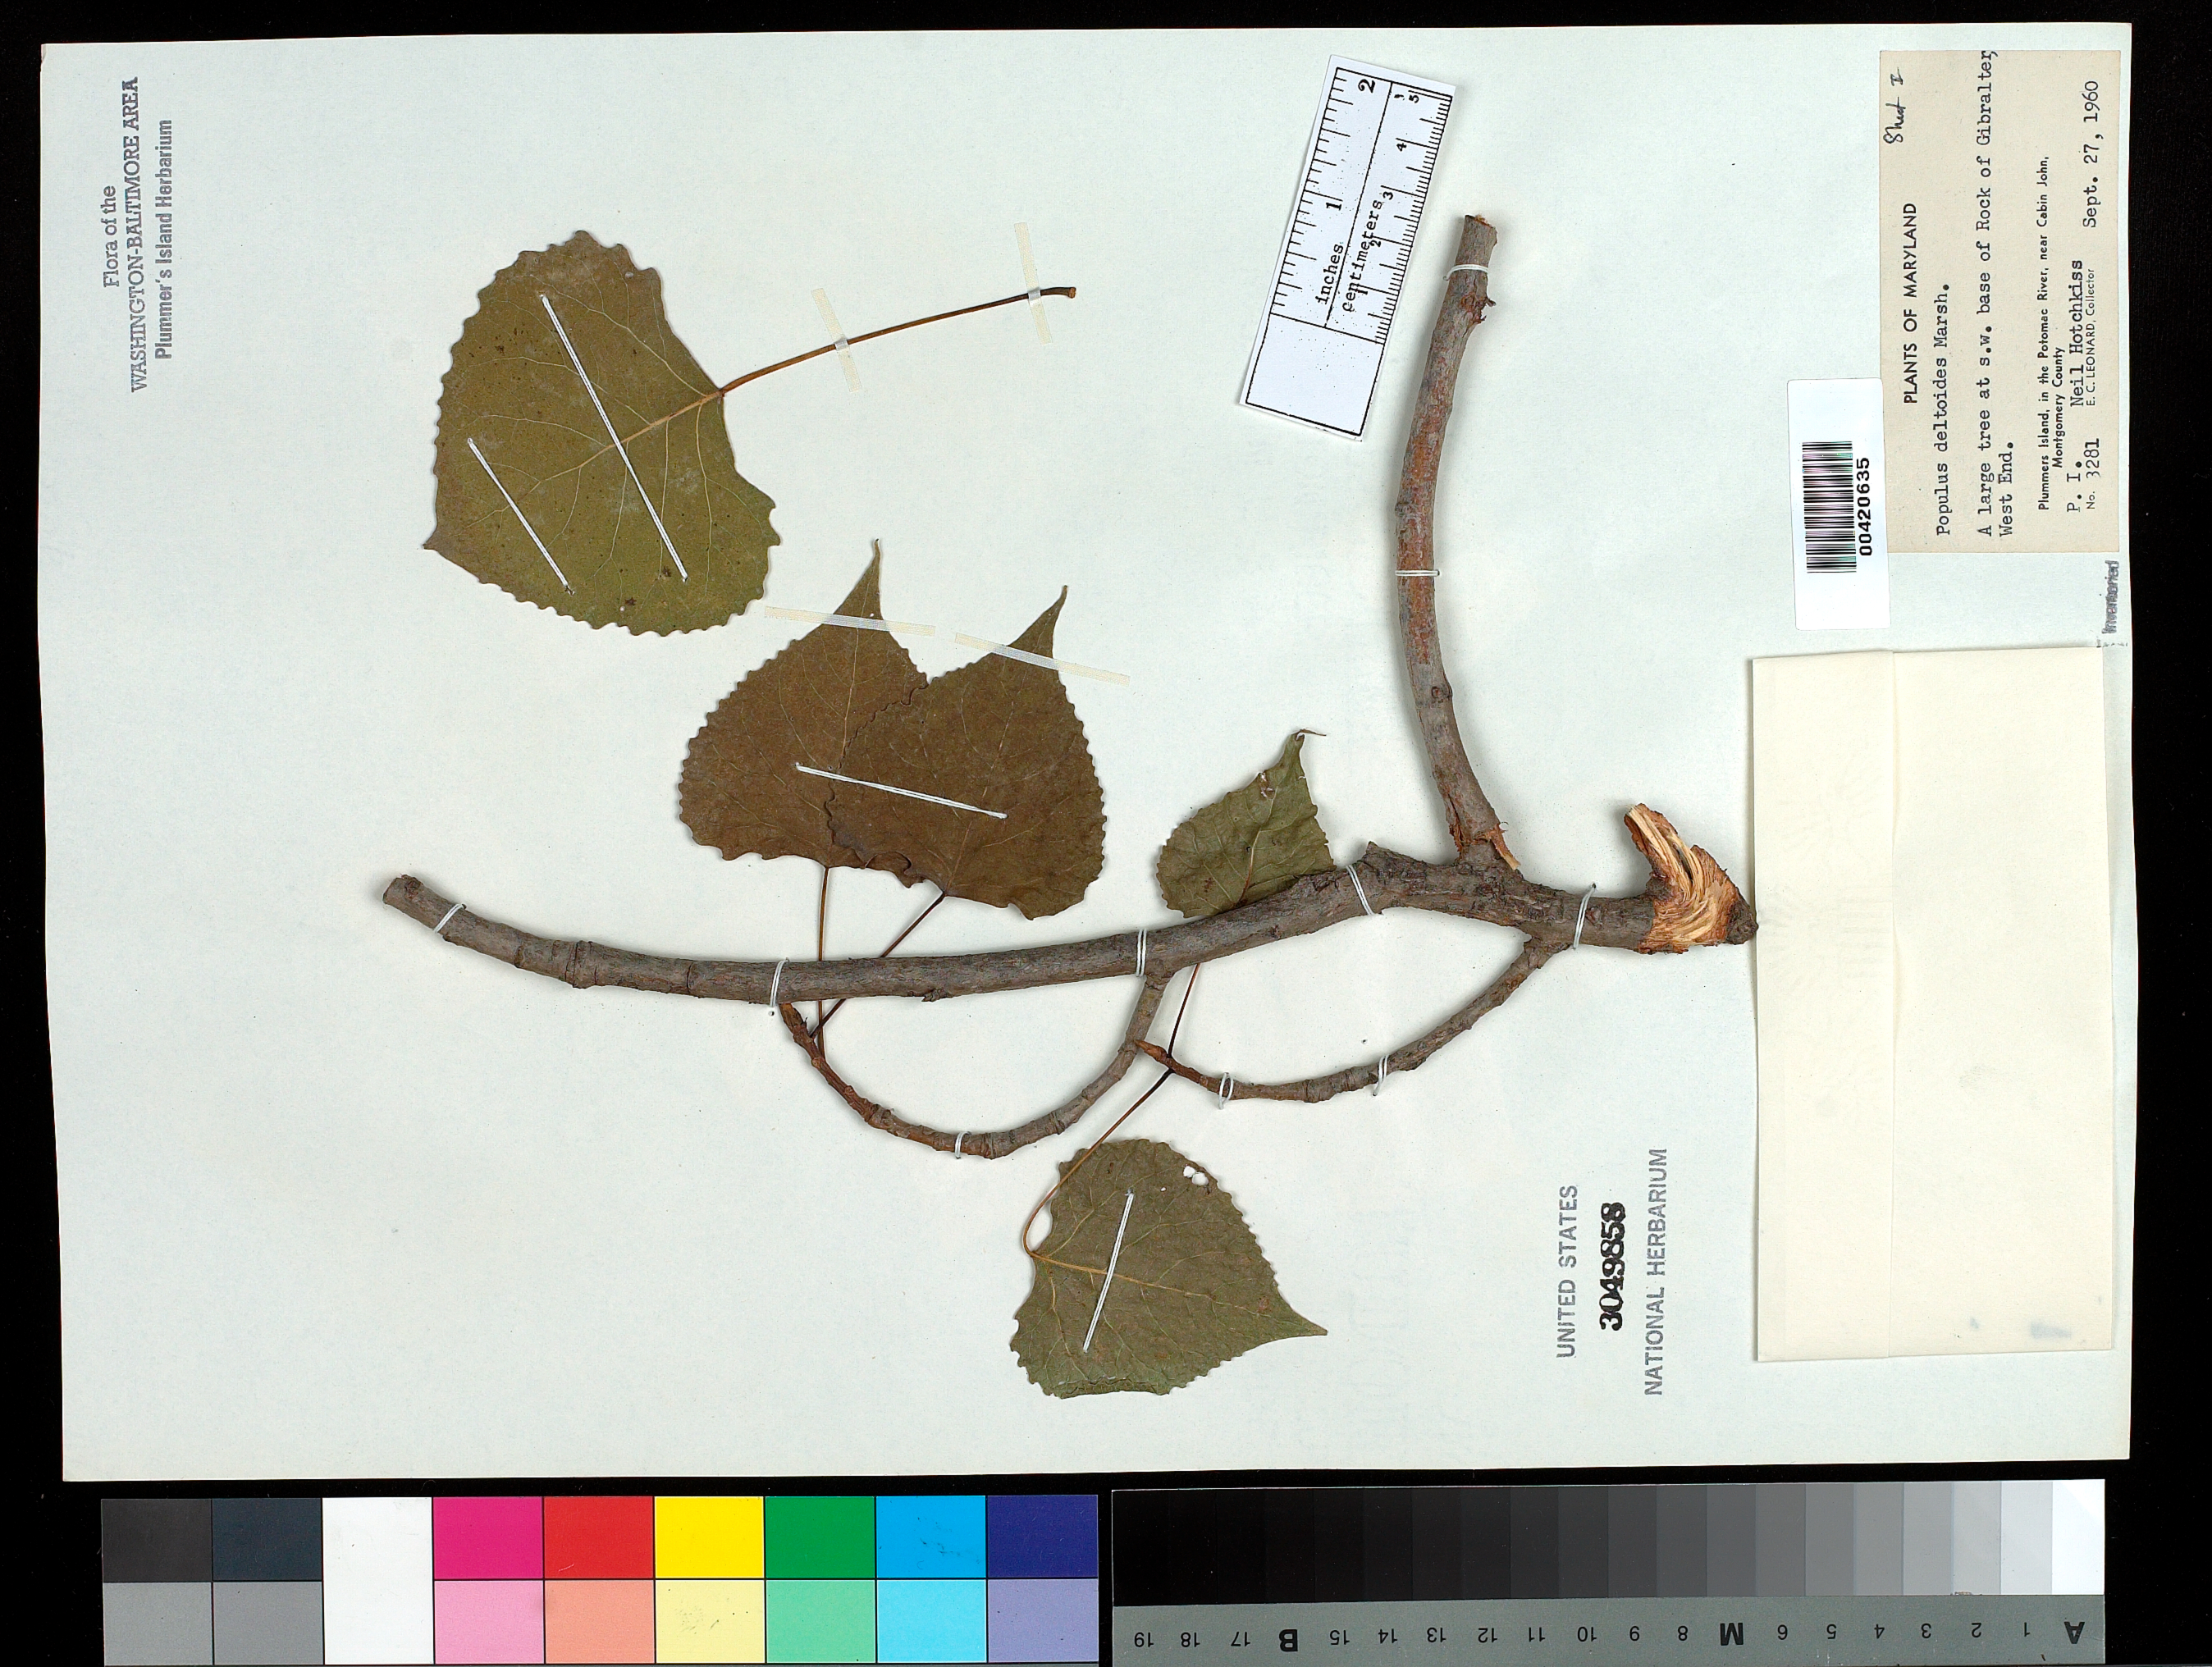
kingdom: Plantae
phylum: Tracheophyta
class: Magnoliopsida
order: Malpighiales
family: Salicaceae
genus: Populus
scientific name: Populus deltoides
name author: W. Bartram ex Marshall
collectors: E. C. Leonard & N. Hotchkiss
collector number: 3281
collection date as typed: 27 Sep 1960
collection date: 1960-09-27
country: United States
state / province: Maryland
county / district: Montgomery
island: Plummers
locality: Plummer's Island; SW base of Rock of Gibraltar, west end C. & O. Canal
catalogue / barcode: US 3049858